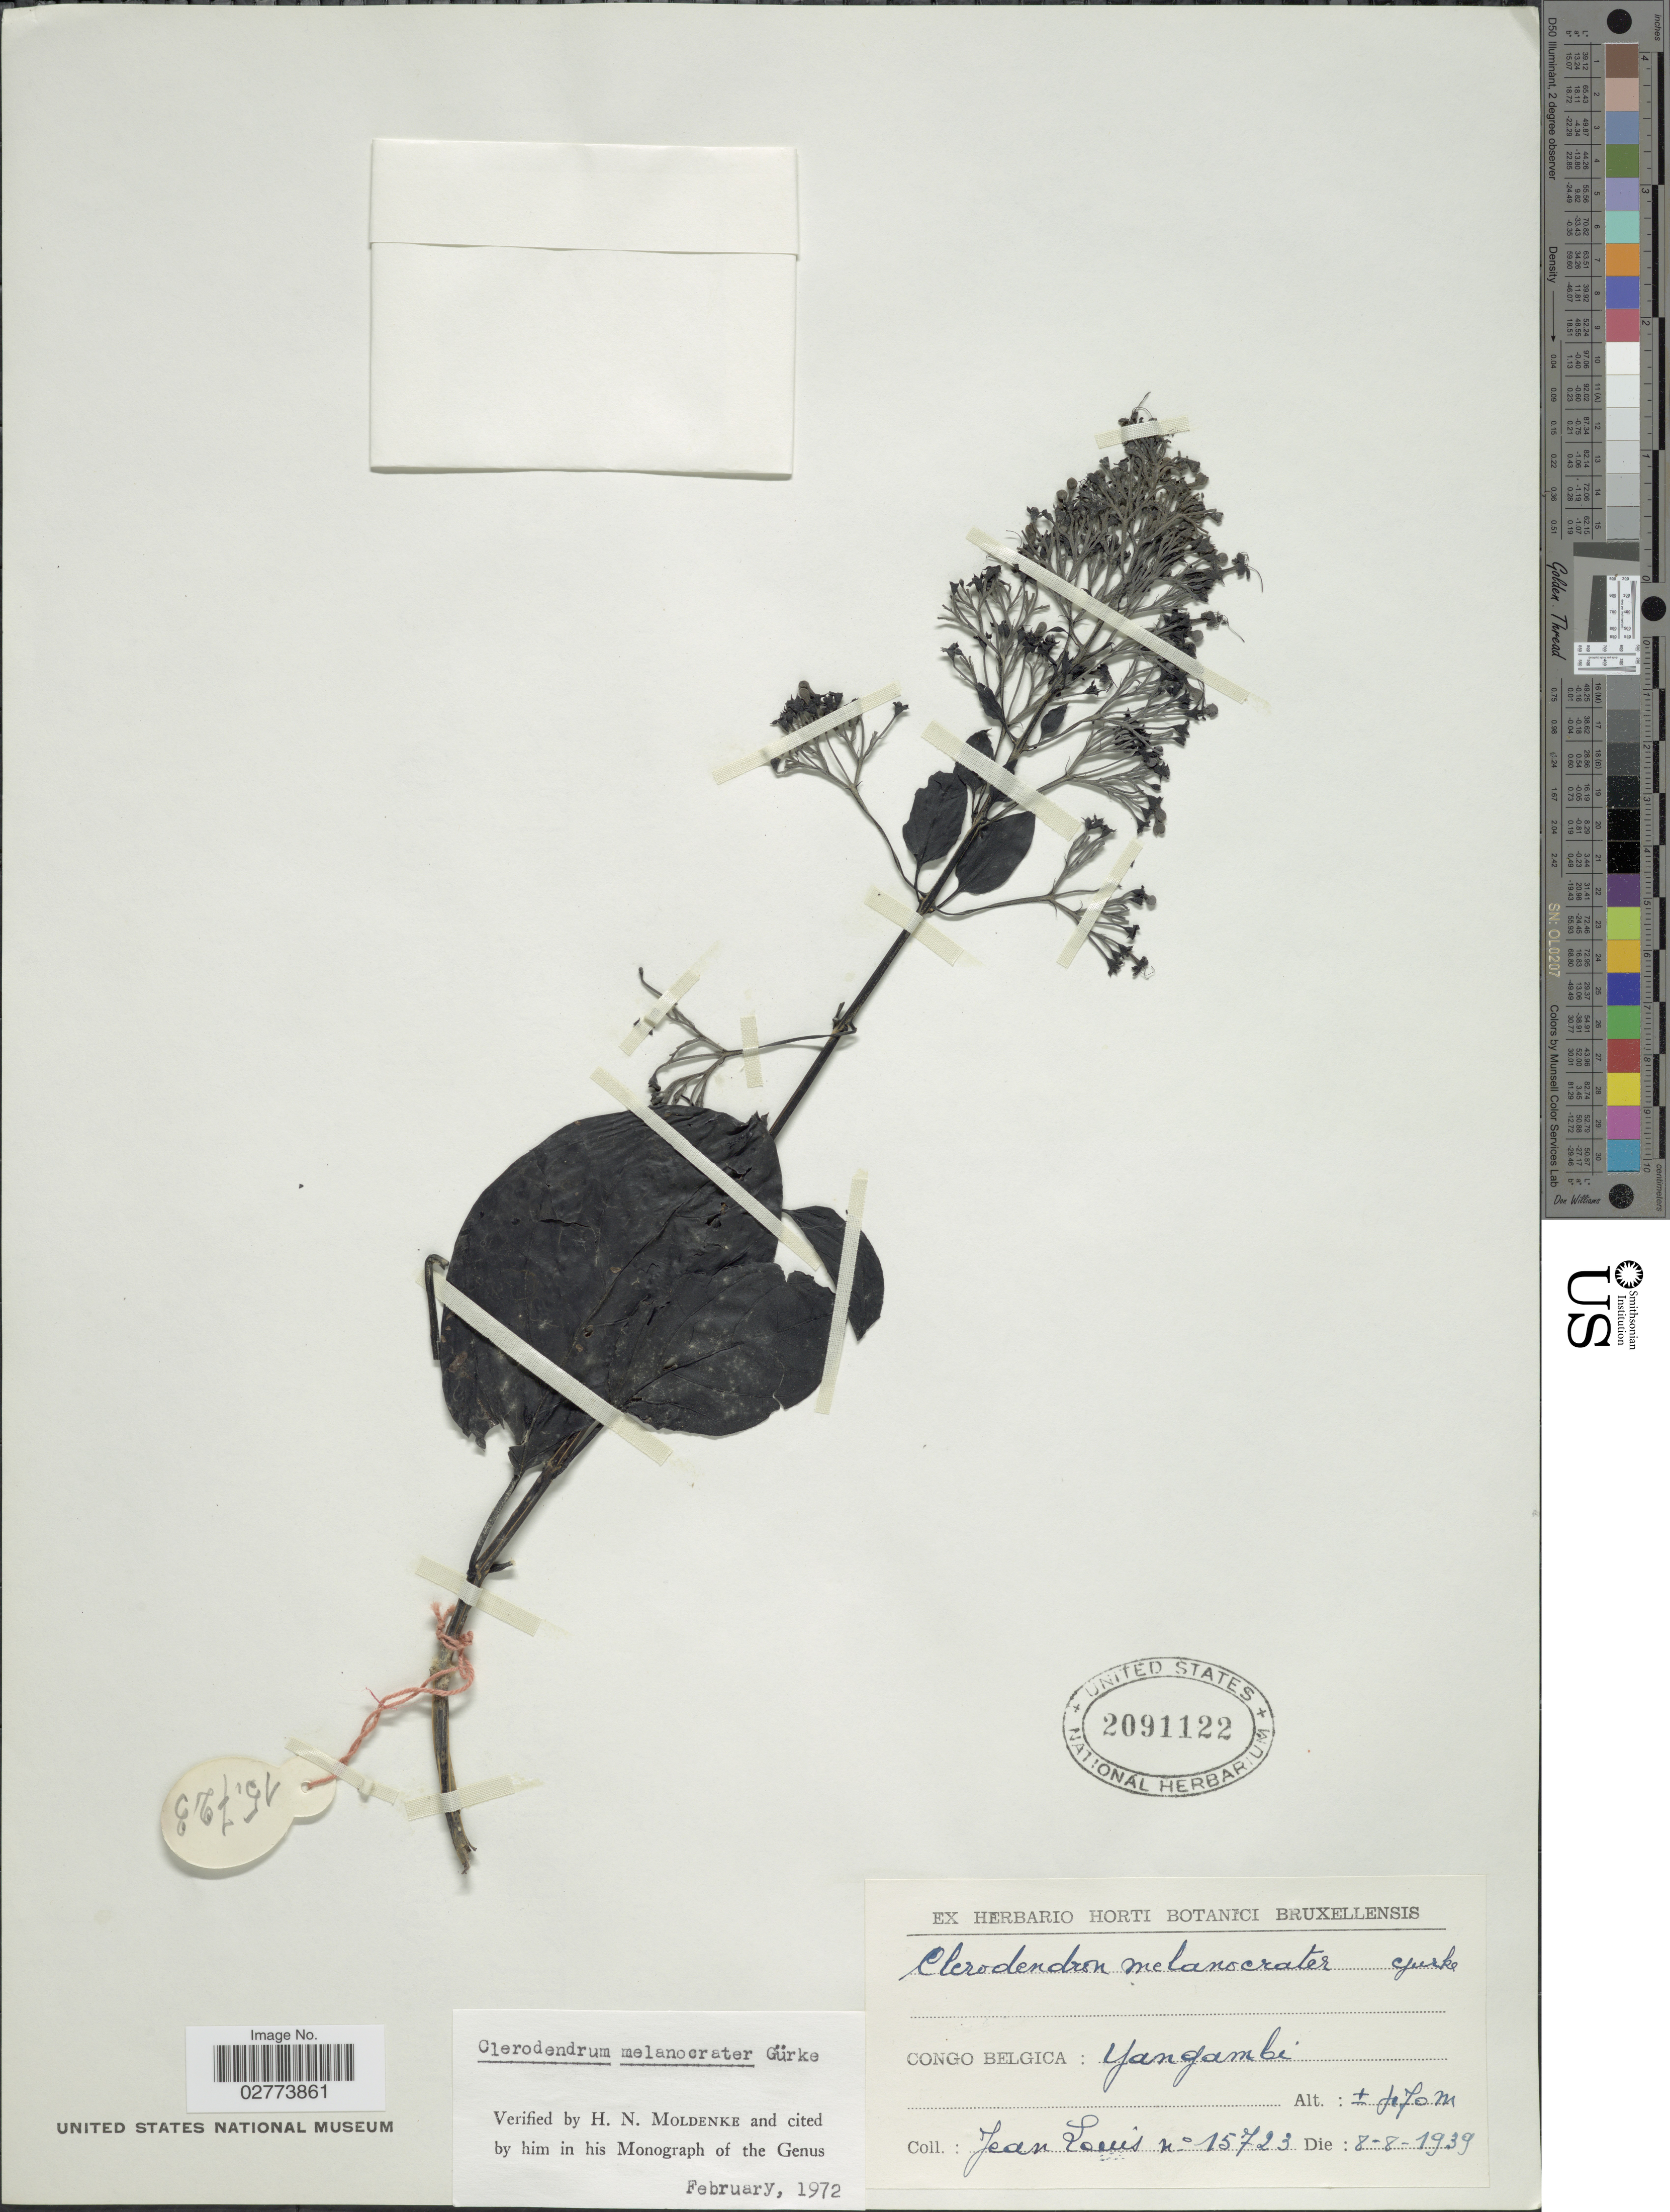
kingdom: Plantae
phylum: Tracheophyta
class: Magnoliopsida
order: Lamiales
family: Lamiaceae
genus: Clerodendrum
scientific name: Clerodendrum melanocrater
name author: Gürke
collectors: J. Louis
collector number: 15723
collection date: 1939-08-08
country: Congo, Democratic Republic of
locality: Yangambi.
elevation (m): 470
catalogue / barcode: US 2091122